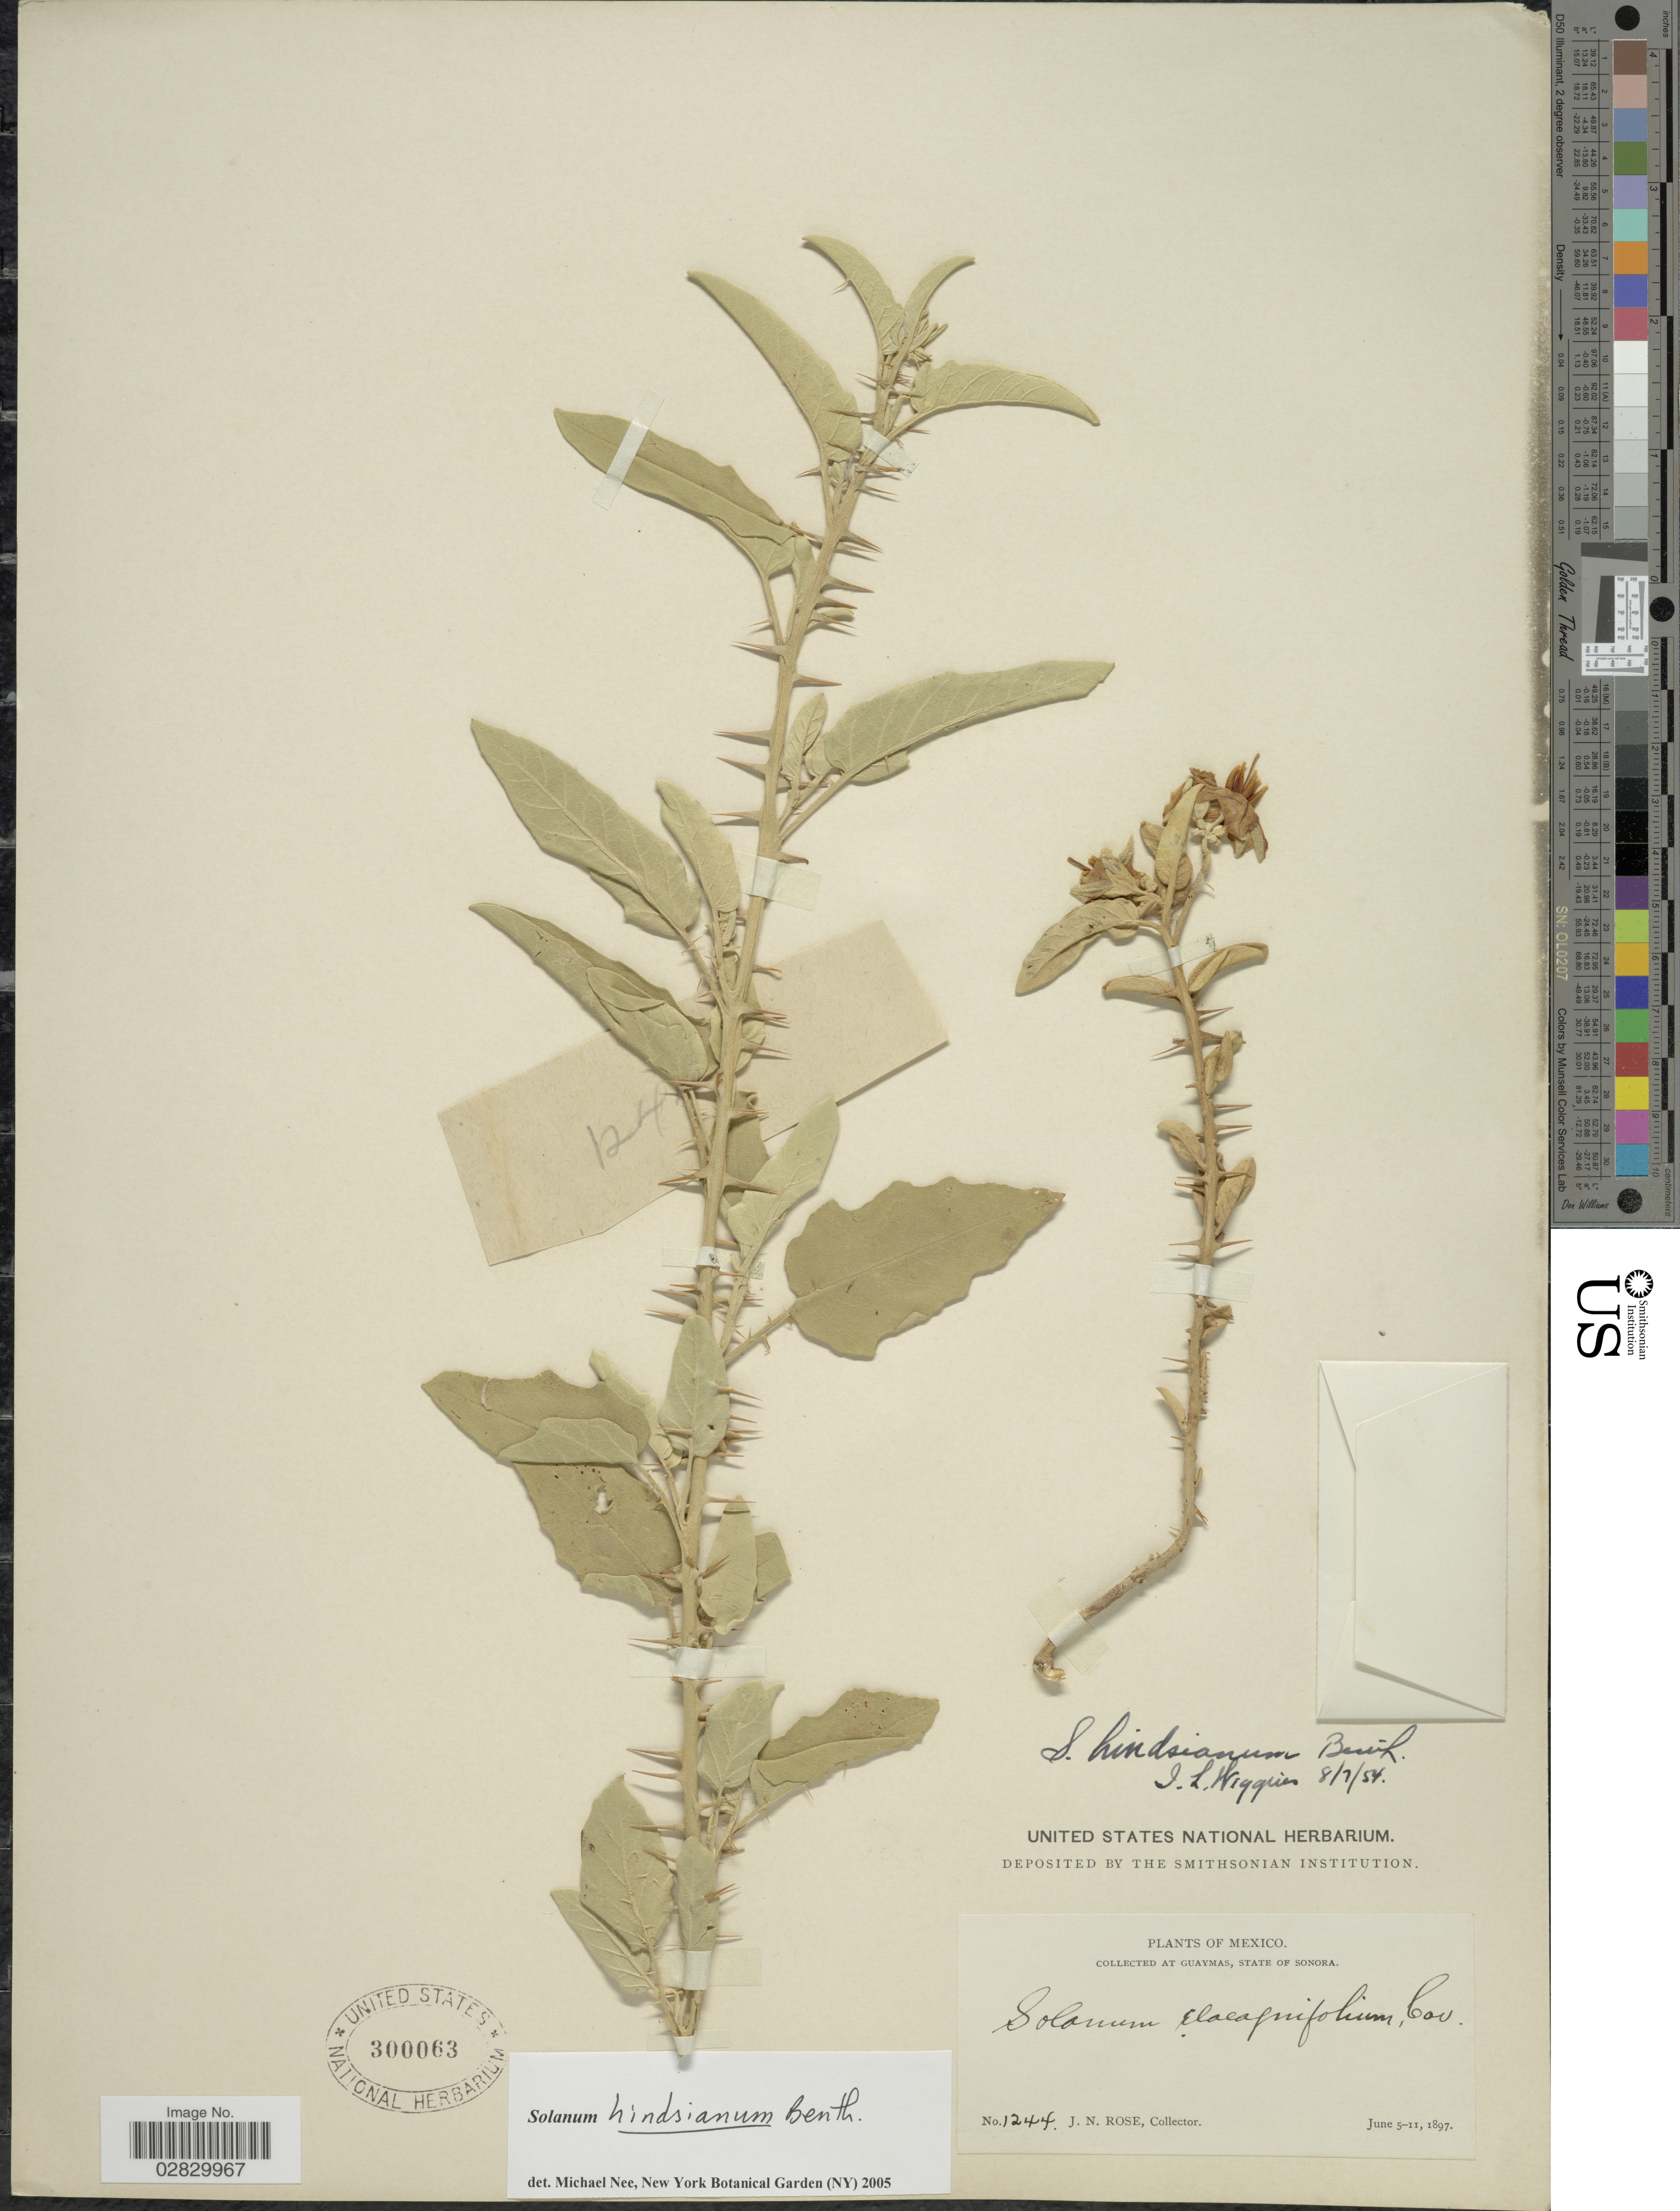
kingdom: Plantae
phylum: Tracheophyta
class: Magnoliopsida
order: Solanales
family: Solanaceae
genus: Solanum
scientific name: Solanum hindsianum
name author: Benth.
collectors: J. N. Rose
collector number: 1244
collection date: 1897-06-05/1897-06-11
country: Mexico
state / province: Sonora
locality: At Guaymas.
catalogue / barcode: US 300063